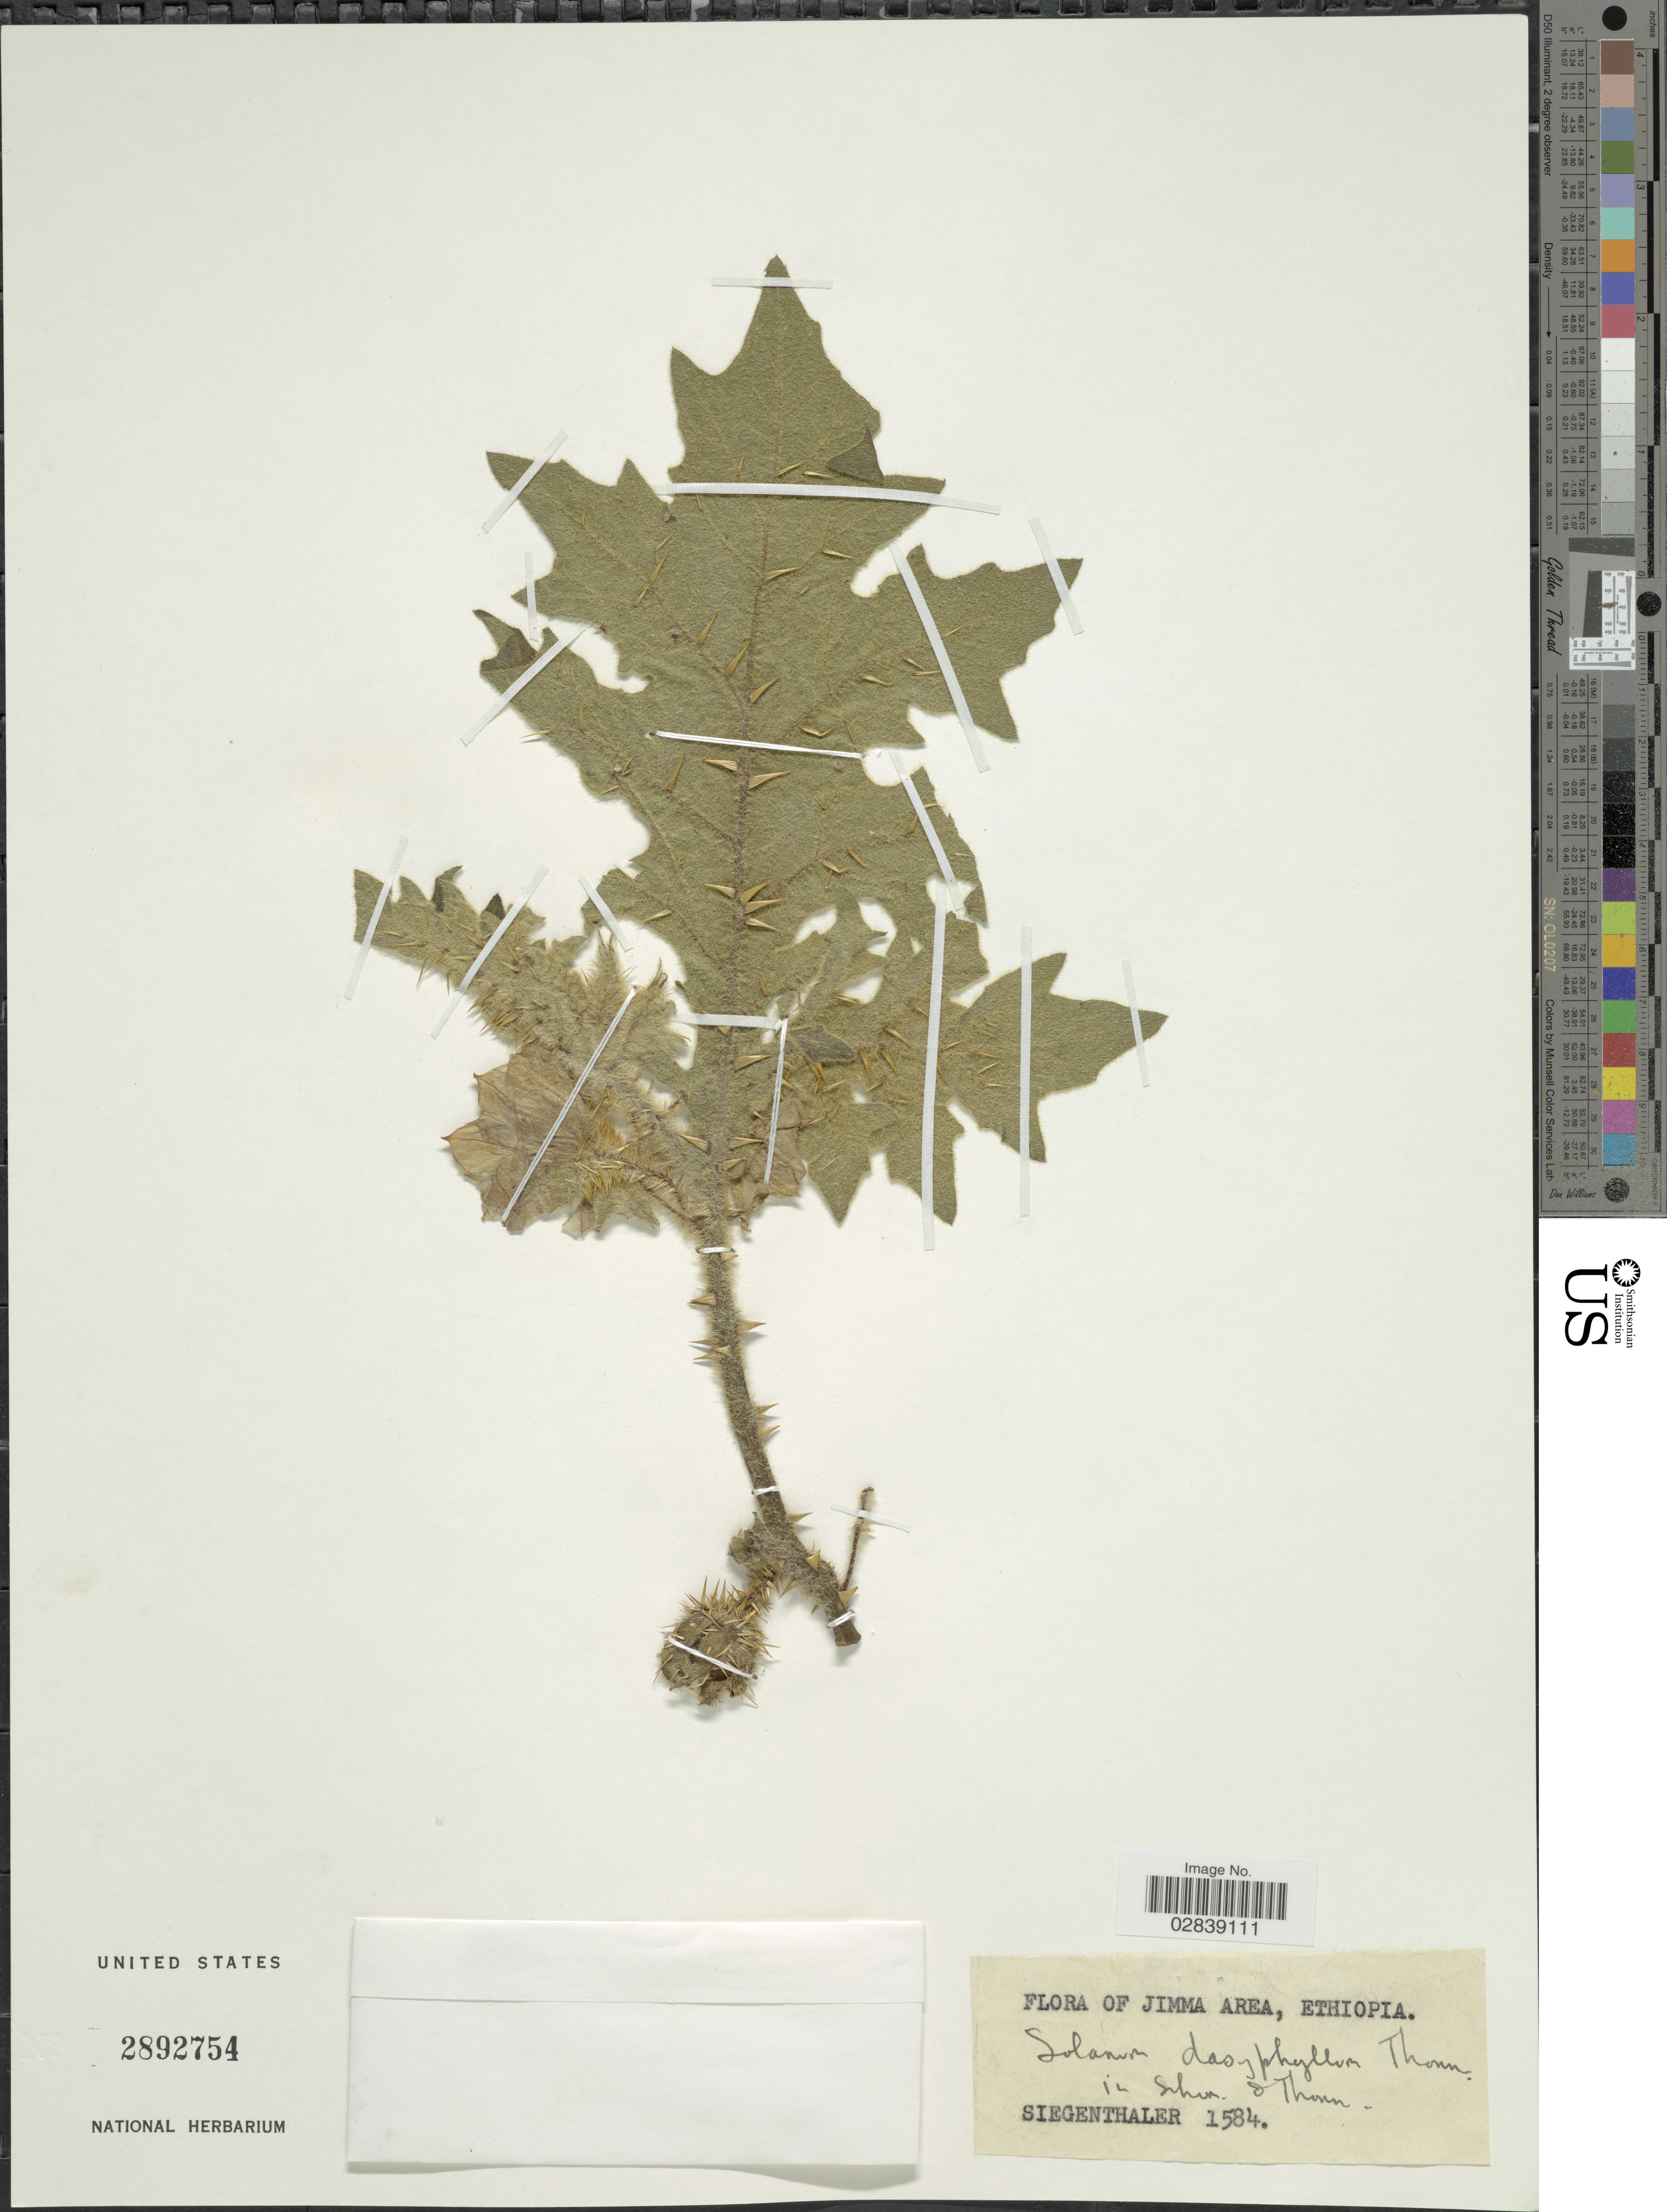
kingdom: Plantae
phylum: Tracheophyta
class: Magnoliopsida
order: Solanales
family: Solanaceae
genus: Solanum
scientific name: Solanum dasyphyllum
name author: Schumach. & Thonn.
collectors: I. Siegenthaler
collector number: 1584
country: Ethiopia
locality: Jimma Area.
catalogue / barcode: US 2892754